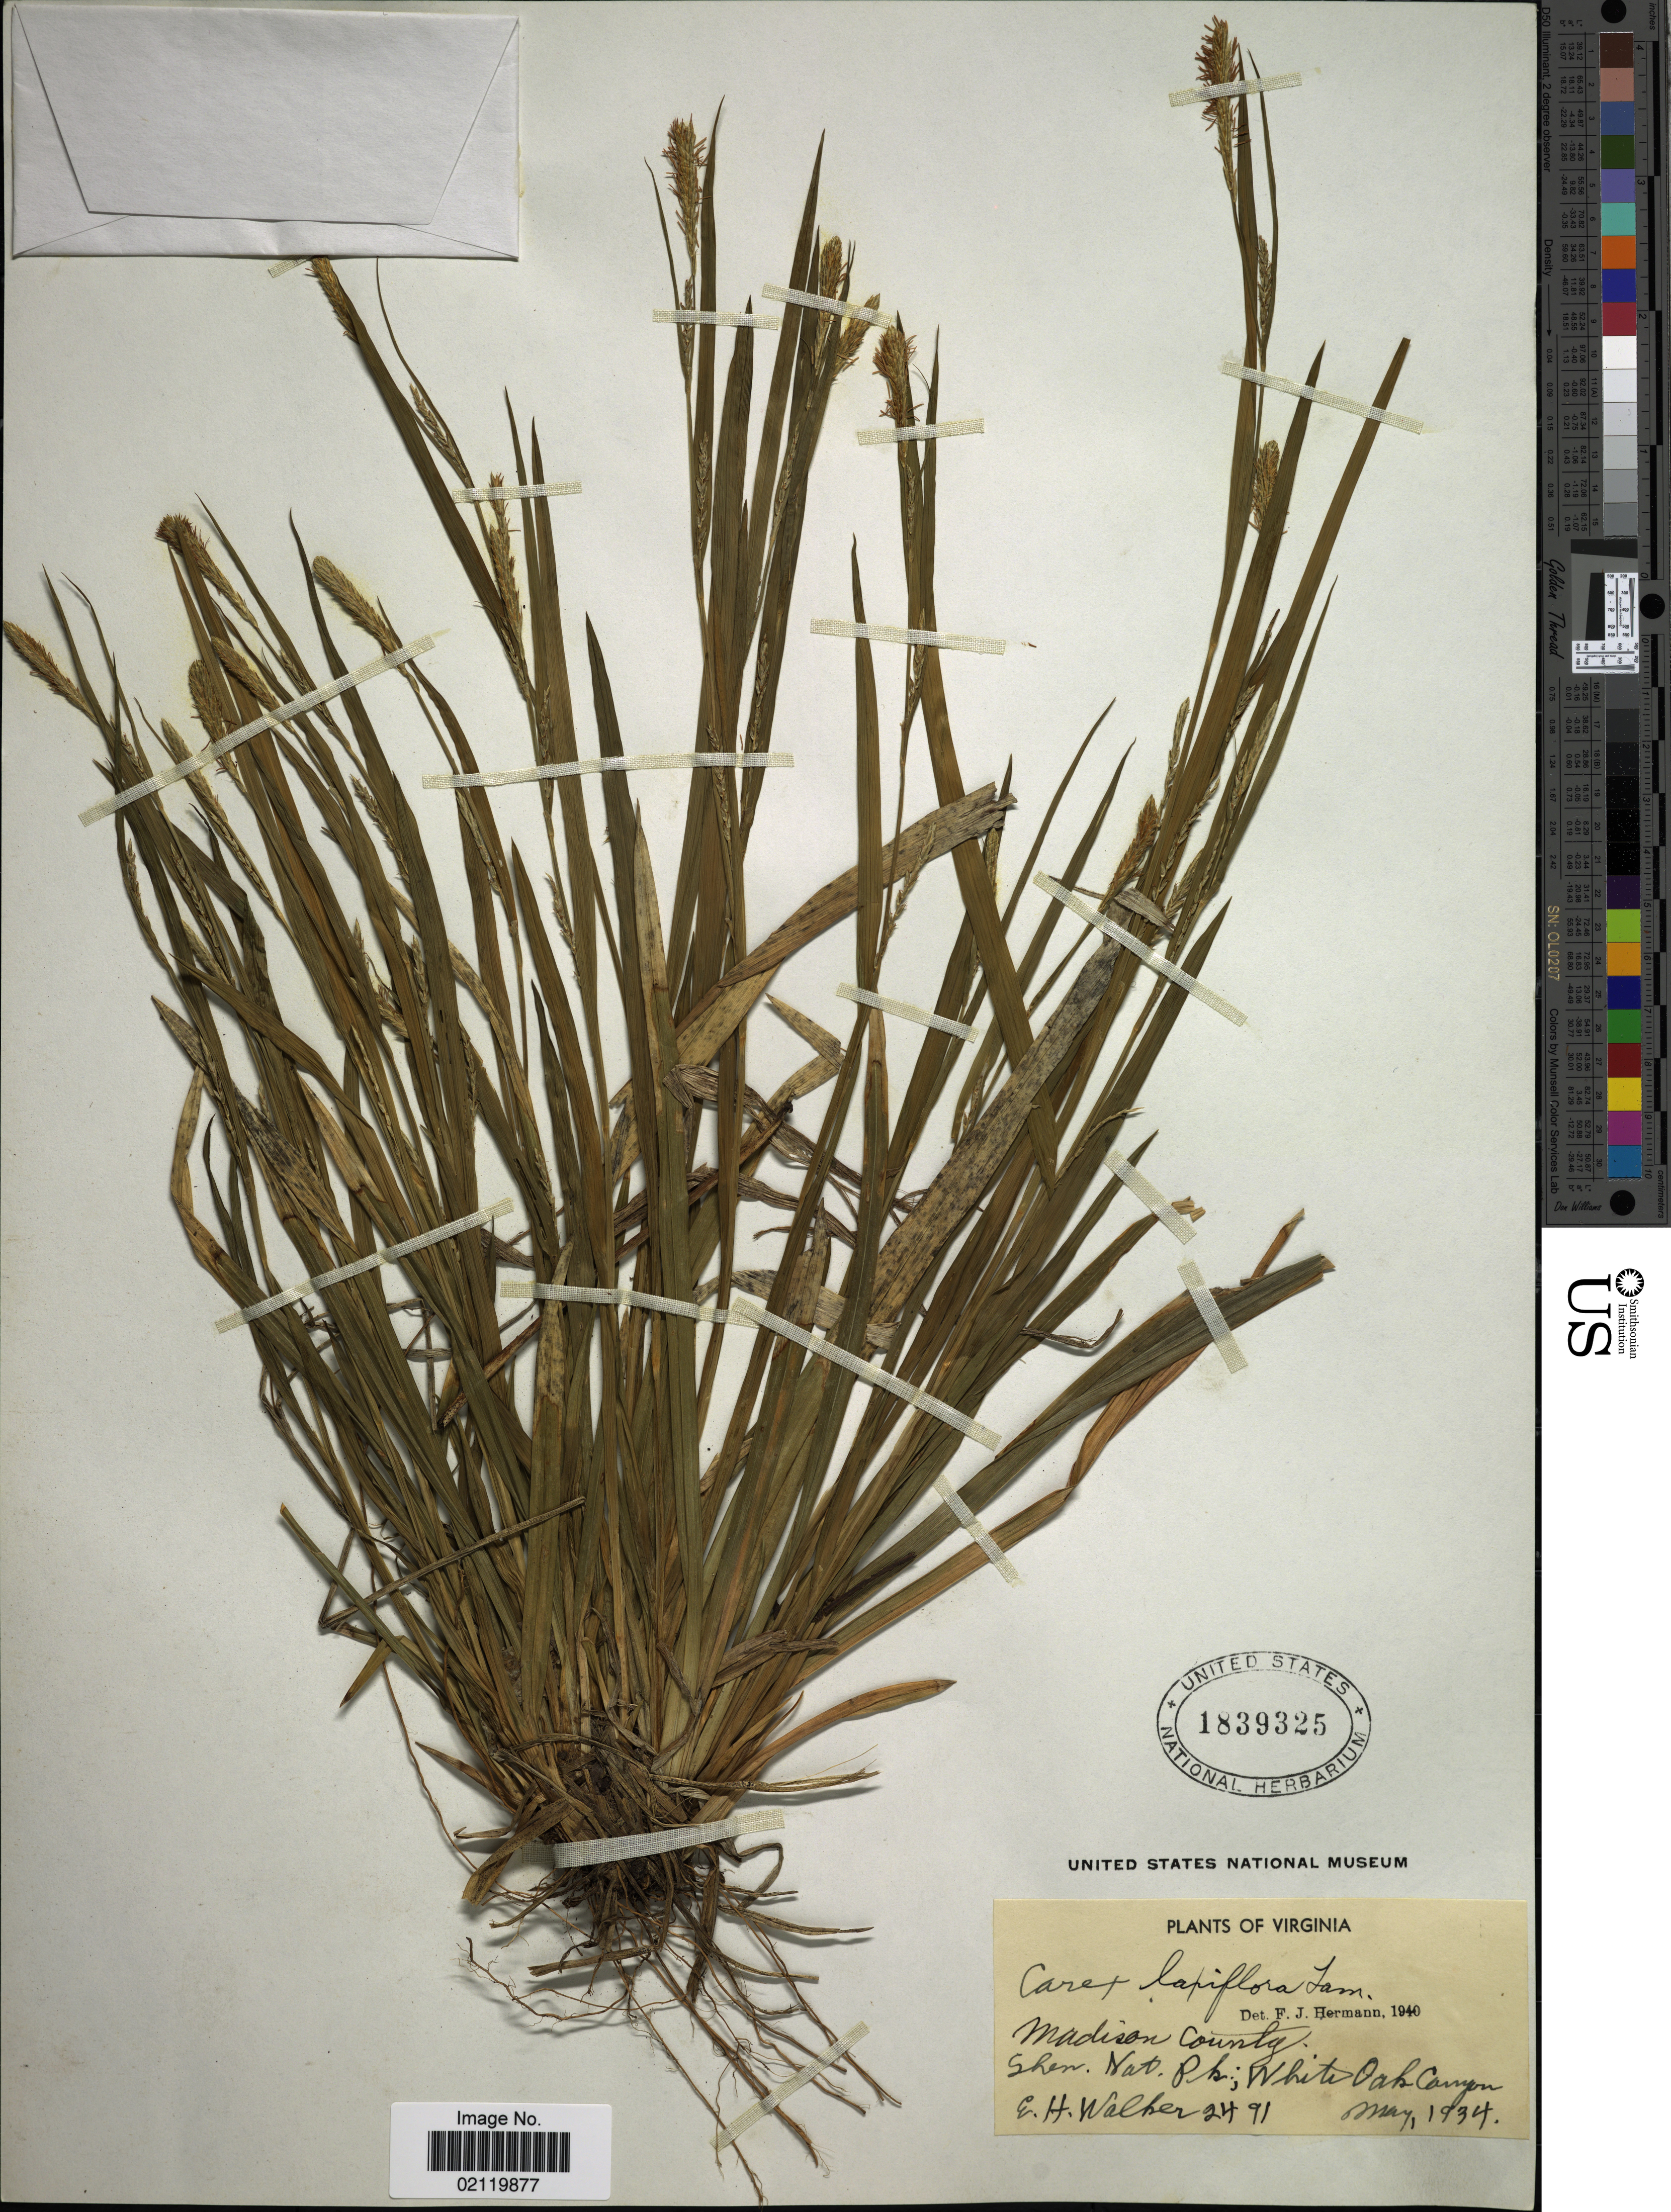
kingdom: Plantae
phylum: Tracheophyta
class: Liliopsida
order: Poales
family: Cyperaceae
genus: Carex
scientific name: Carex laxiflora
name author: Lam.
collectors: E. H. Walker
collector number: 2491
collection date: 1934-05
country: United States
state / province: Virginia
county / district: Madison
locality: Shen. Nat. Pk.; White Oak Canyon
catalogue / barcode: US 1839325